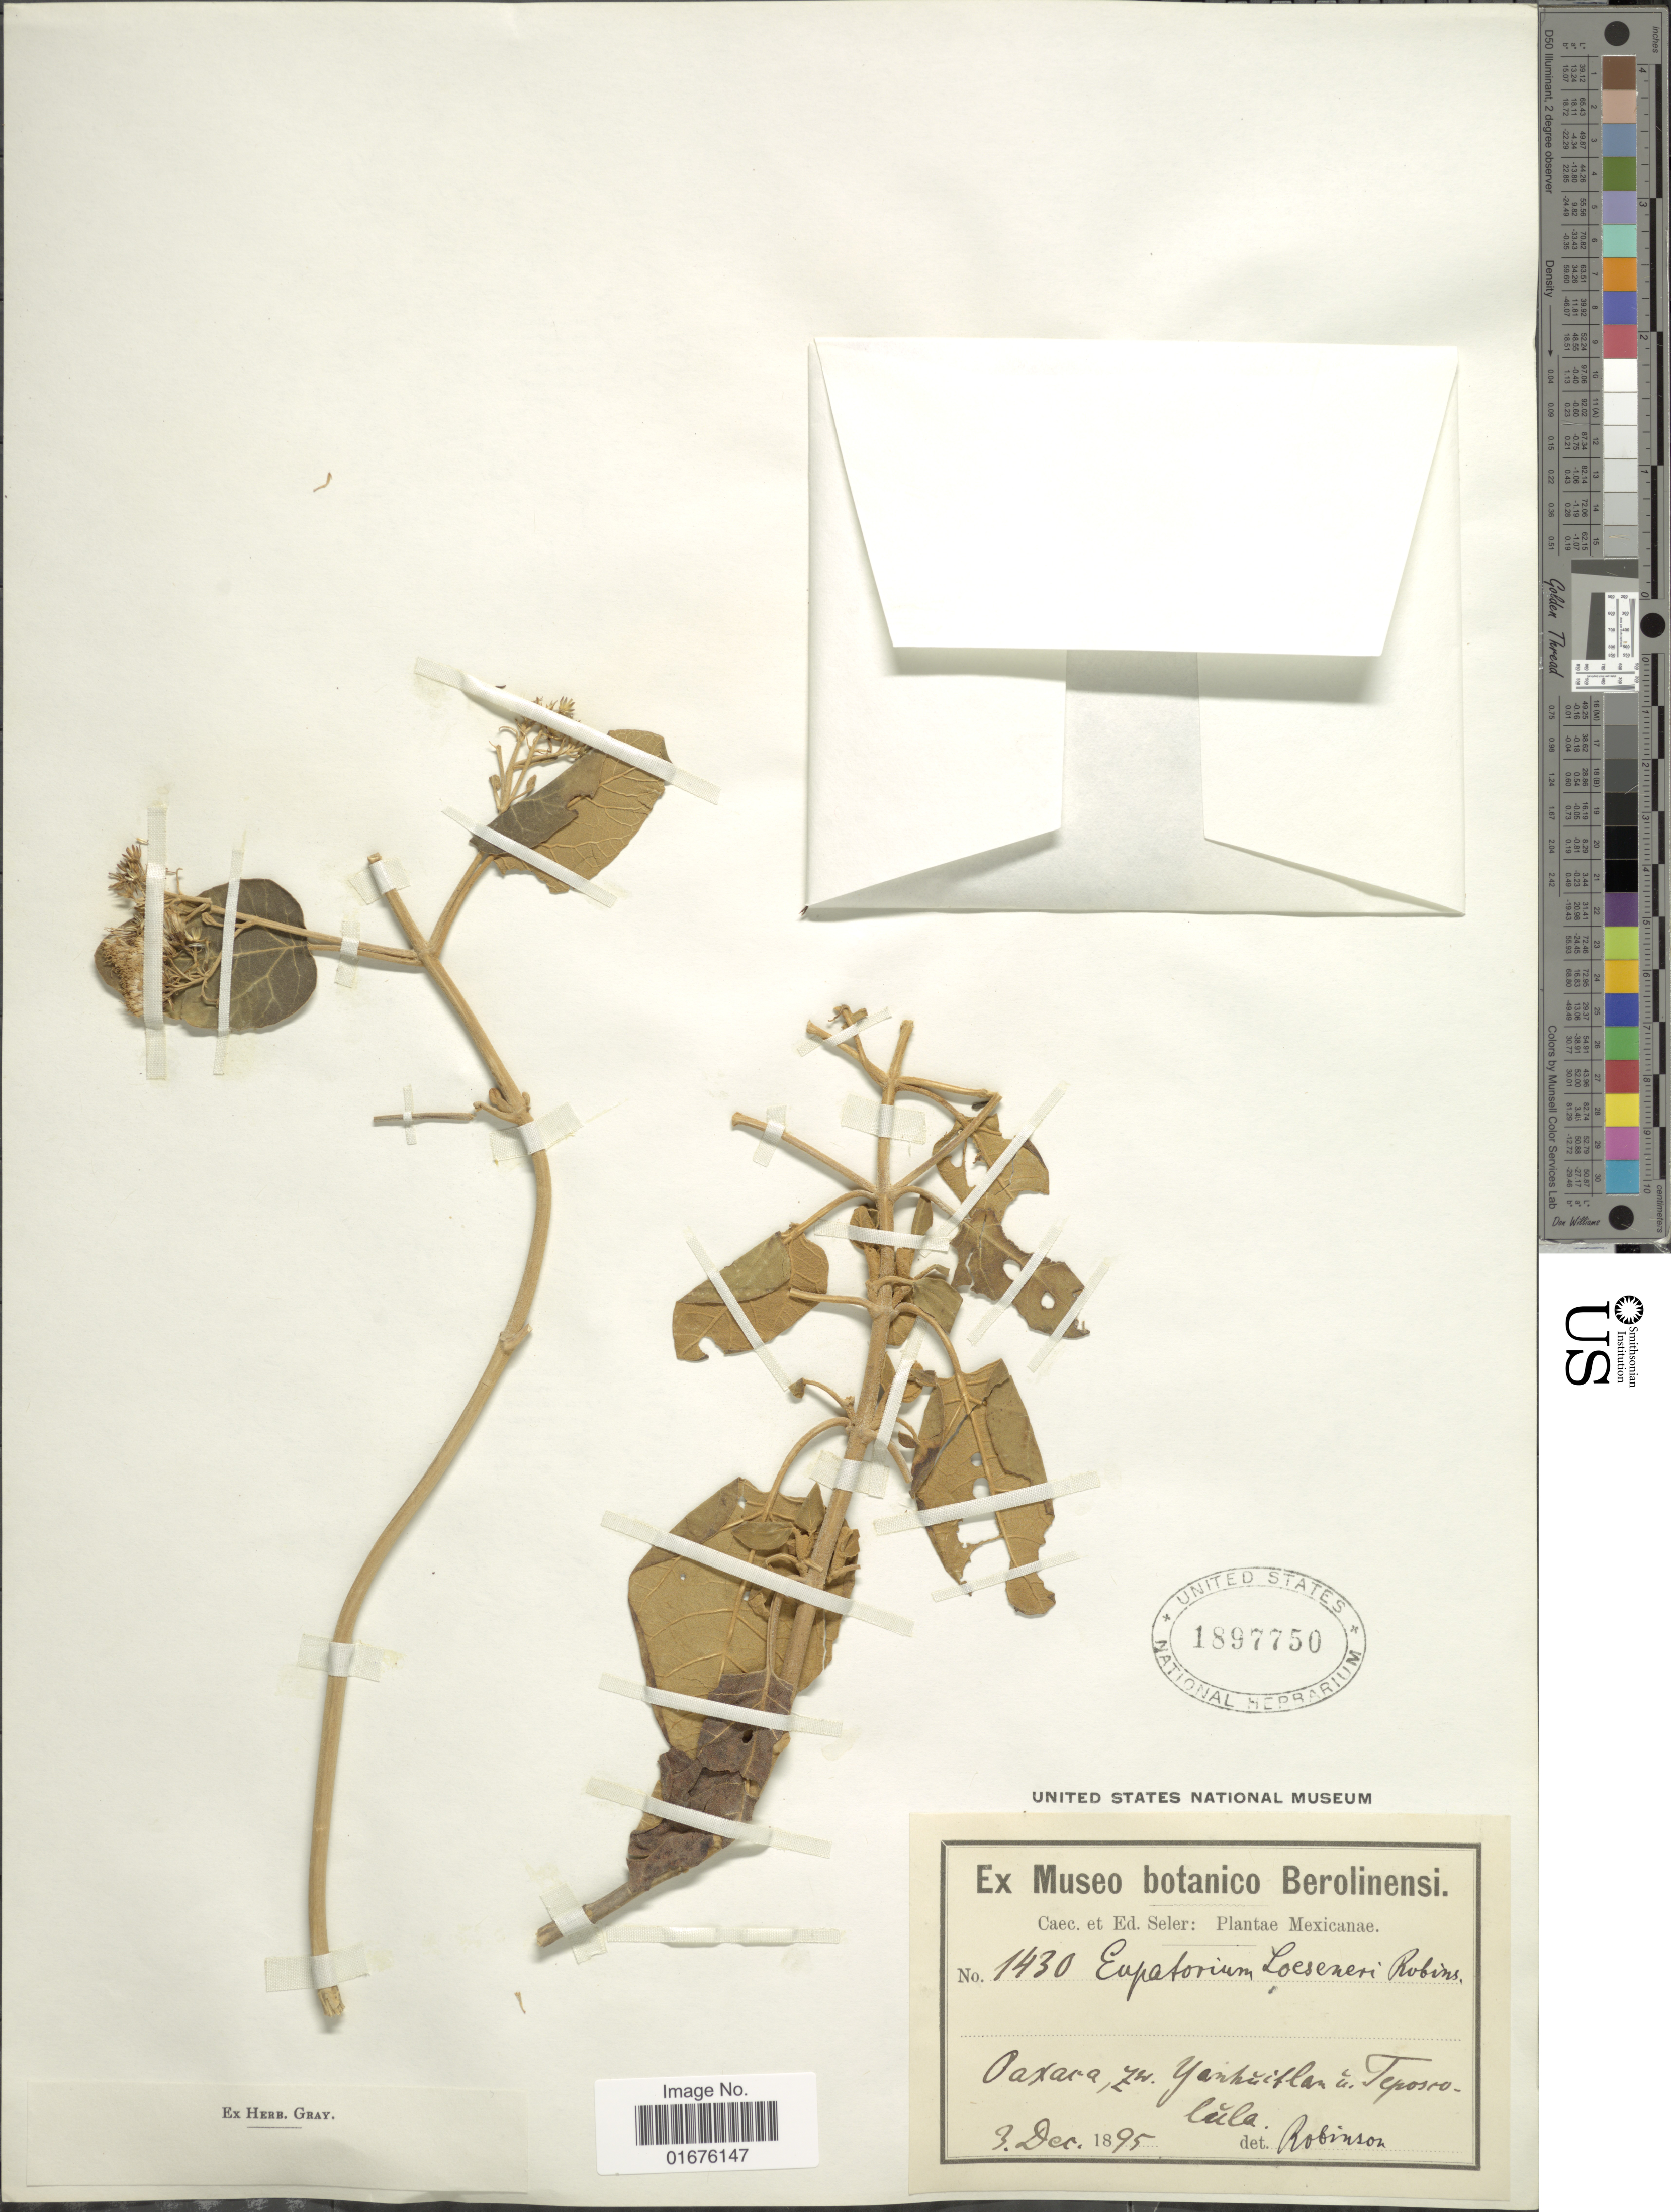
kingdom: Plantae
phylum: Tracheophyta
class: Magnoliopsida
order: Asterales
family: Asteraceae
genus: Ageratina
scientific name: Ageratina loeseneri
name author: (B.L. Rob.) R.M. King & H. Rob.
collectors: ex Caec. et Ed Seler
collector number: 1430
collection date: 1895-12-03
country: Mexico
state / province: Oaxaca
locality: Zw. Yanhuitlan u. Teposcolula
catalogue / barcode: US 1897750